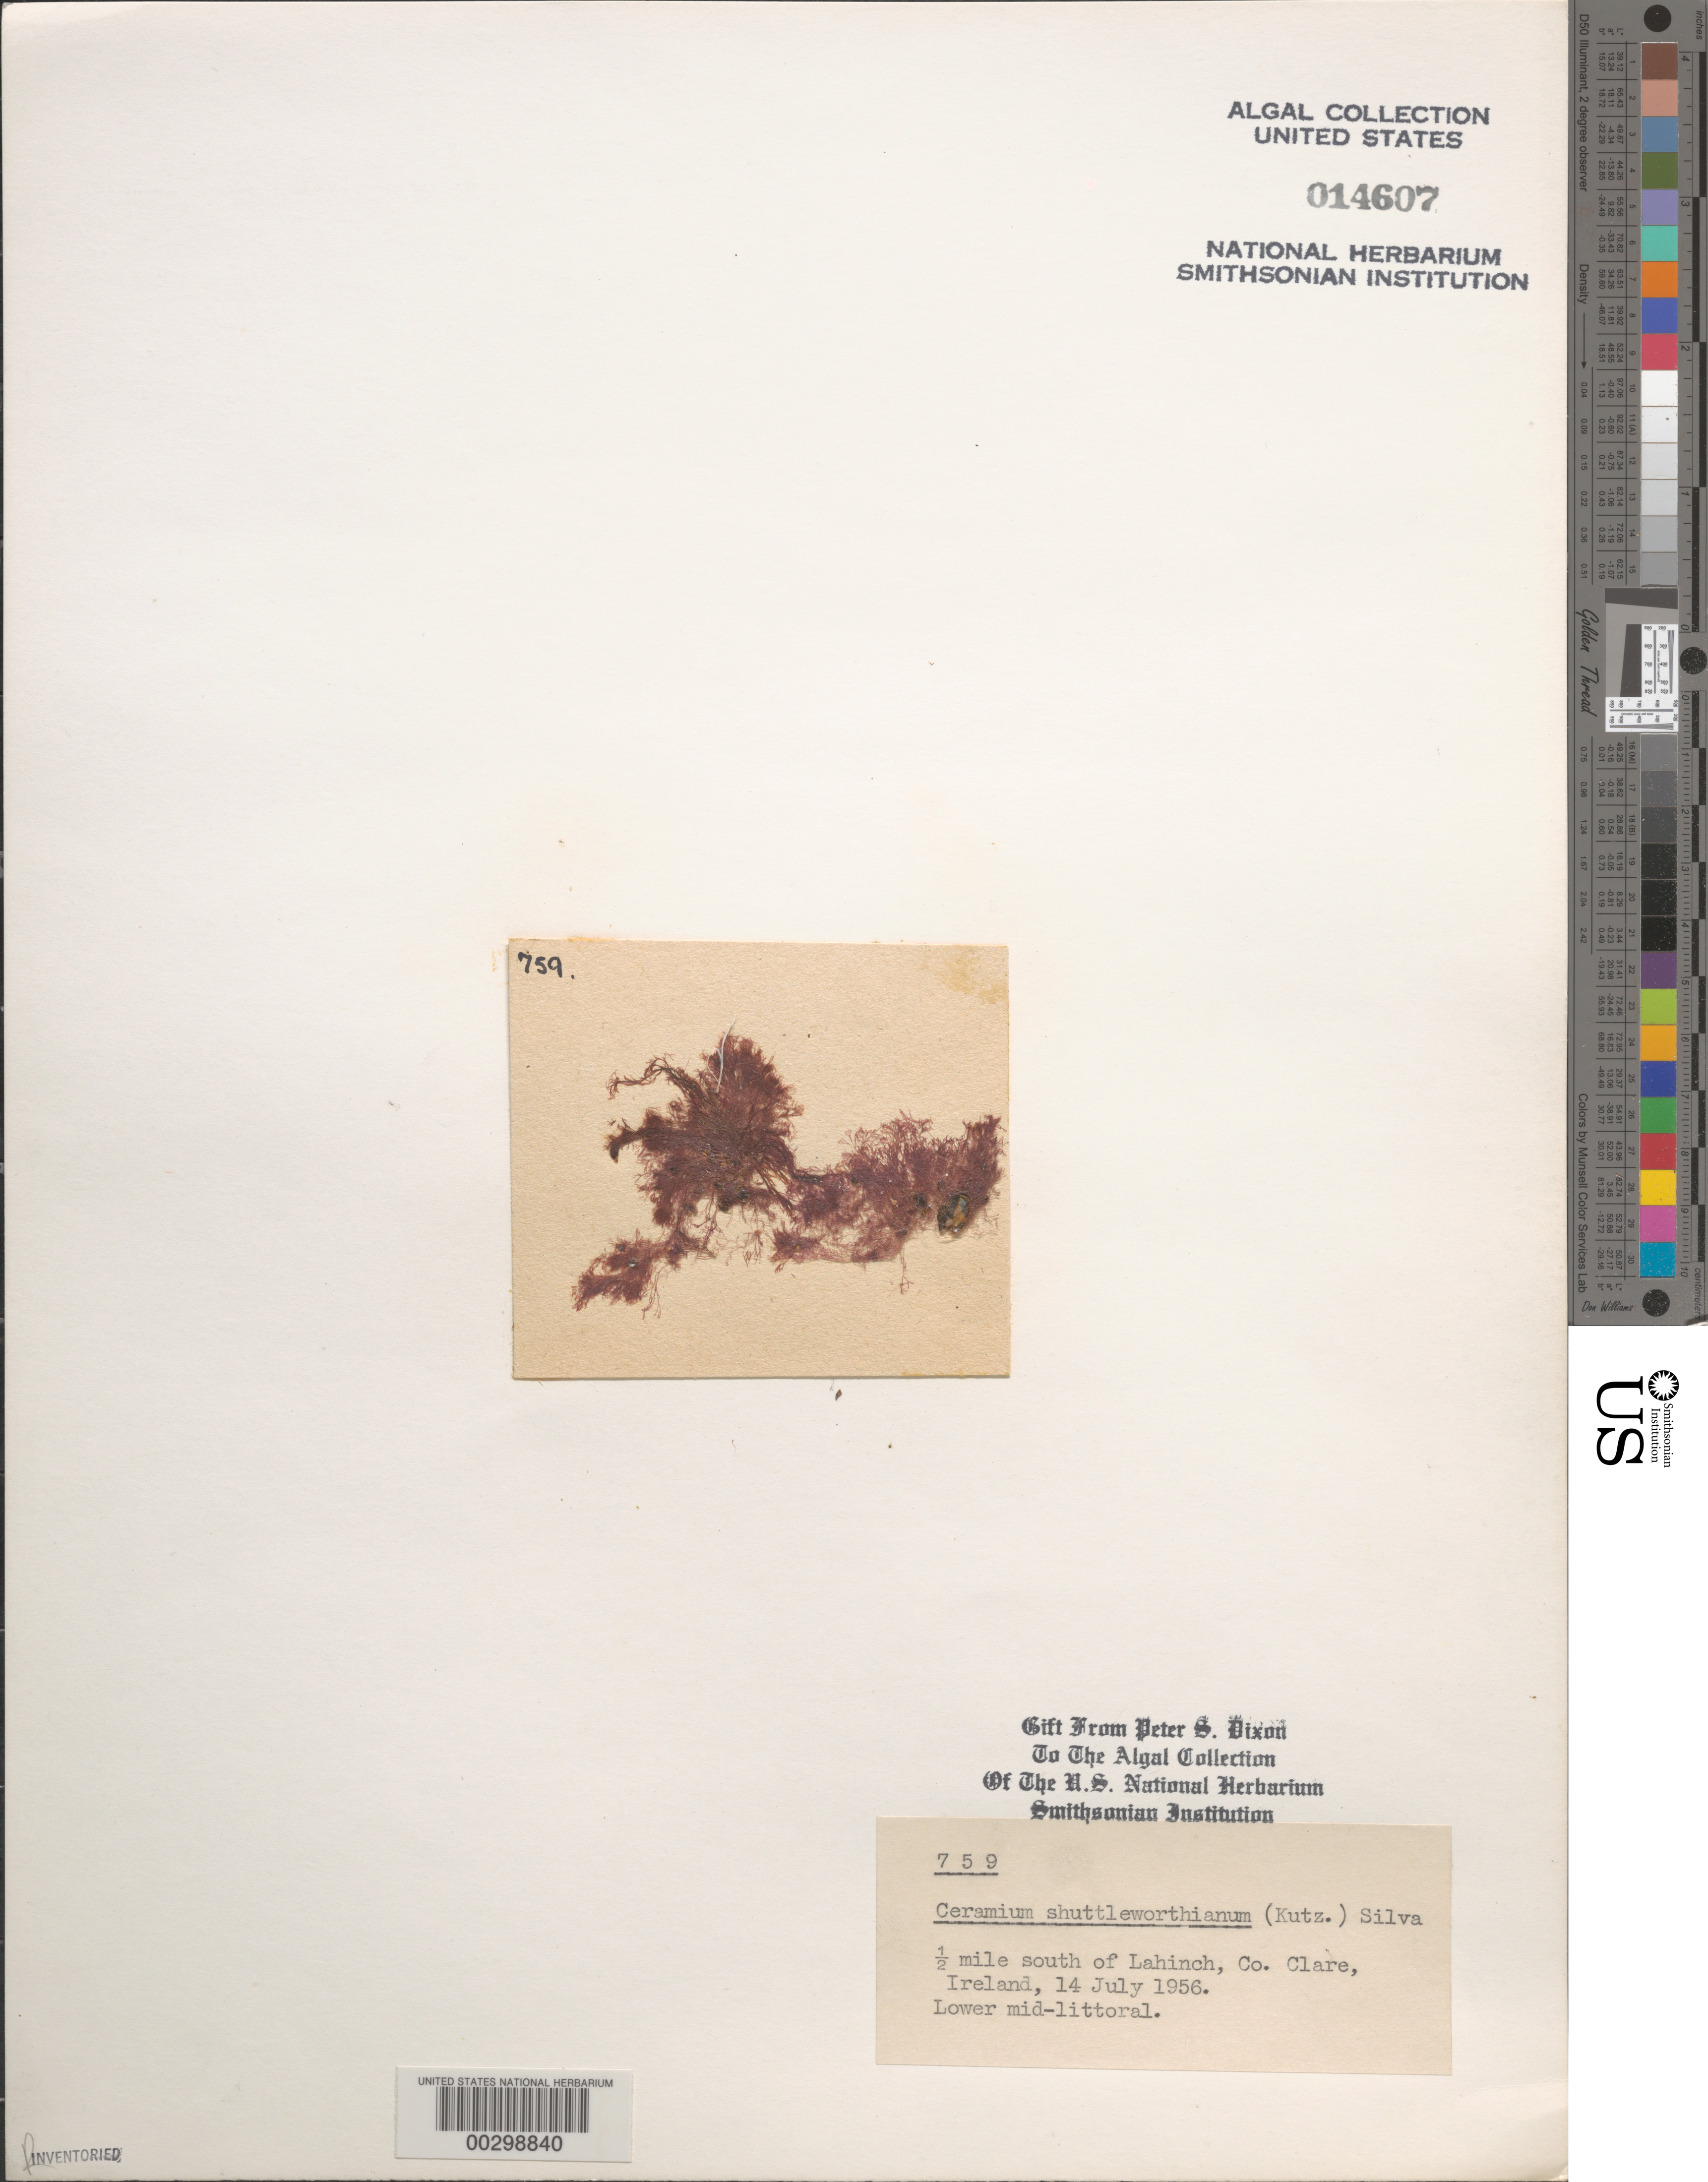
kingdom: Plantae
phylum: Rhodophyta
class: Florideophyceae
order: Ceramiales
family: Ceramiaceae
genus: Ceramium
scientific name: Ceramium shuttleworthianum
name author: (Kütz.) Rabenh.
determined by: Dixon, P. S.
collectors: P. S. Dixon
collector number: PSD 759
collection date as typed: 14 Jul 1956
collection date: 1956-07-14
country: Ireland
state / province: Munster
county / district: Clare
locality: South of Lahinch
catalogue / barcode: US 14607